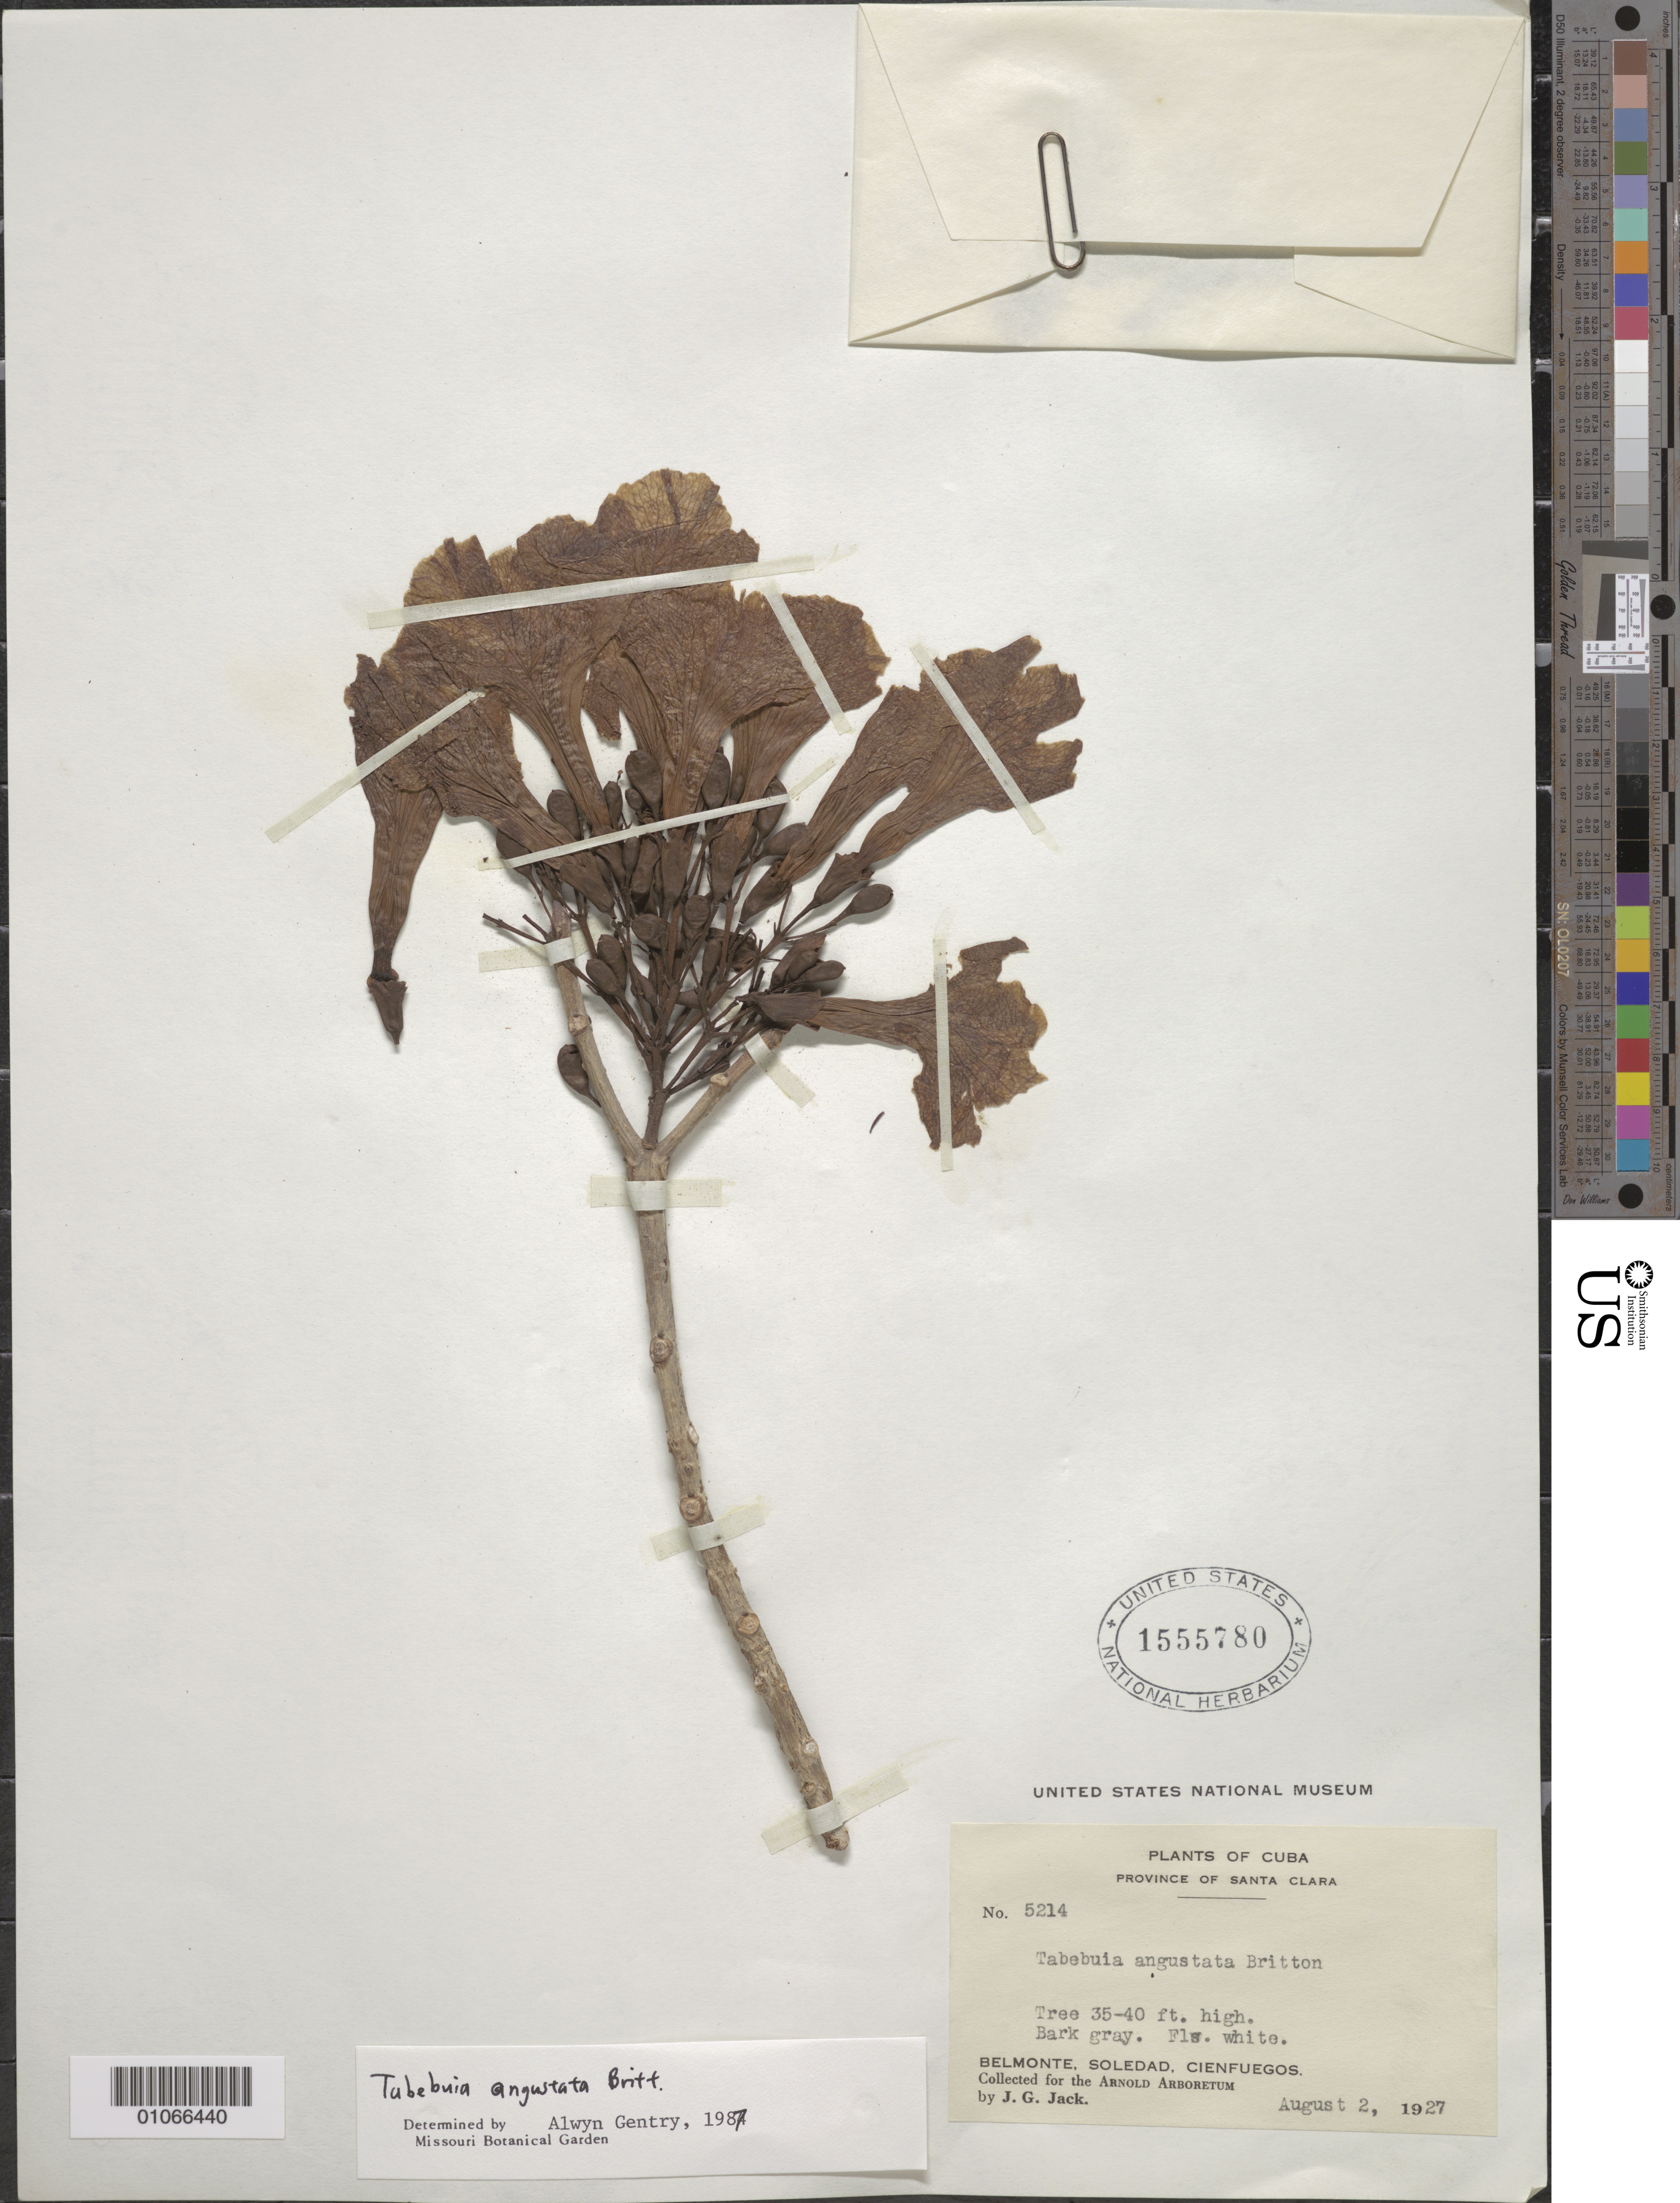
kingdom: Plantae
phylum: Tracheophyta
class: Magnoliopsida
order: Lamiales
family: Bignoniaceae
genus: Tabebuia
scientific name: Tabebuia angustata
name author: Britton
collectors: J. G. Jack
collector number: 5214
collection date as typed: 02 Aug 1927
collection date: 1927-08-02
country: Cuba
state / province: Cienfuegos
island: Cuba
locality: Belmonte, Soledad, Cienfuegos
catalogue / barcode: US 1555780